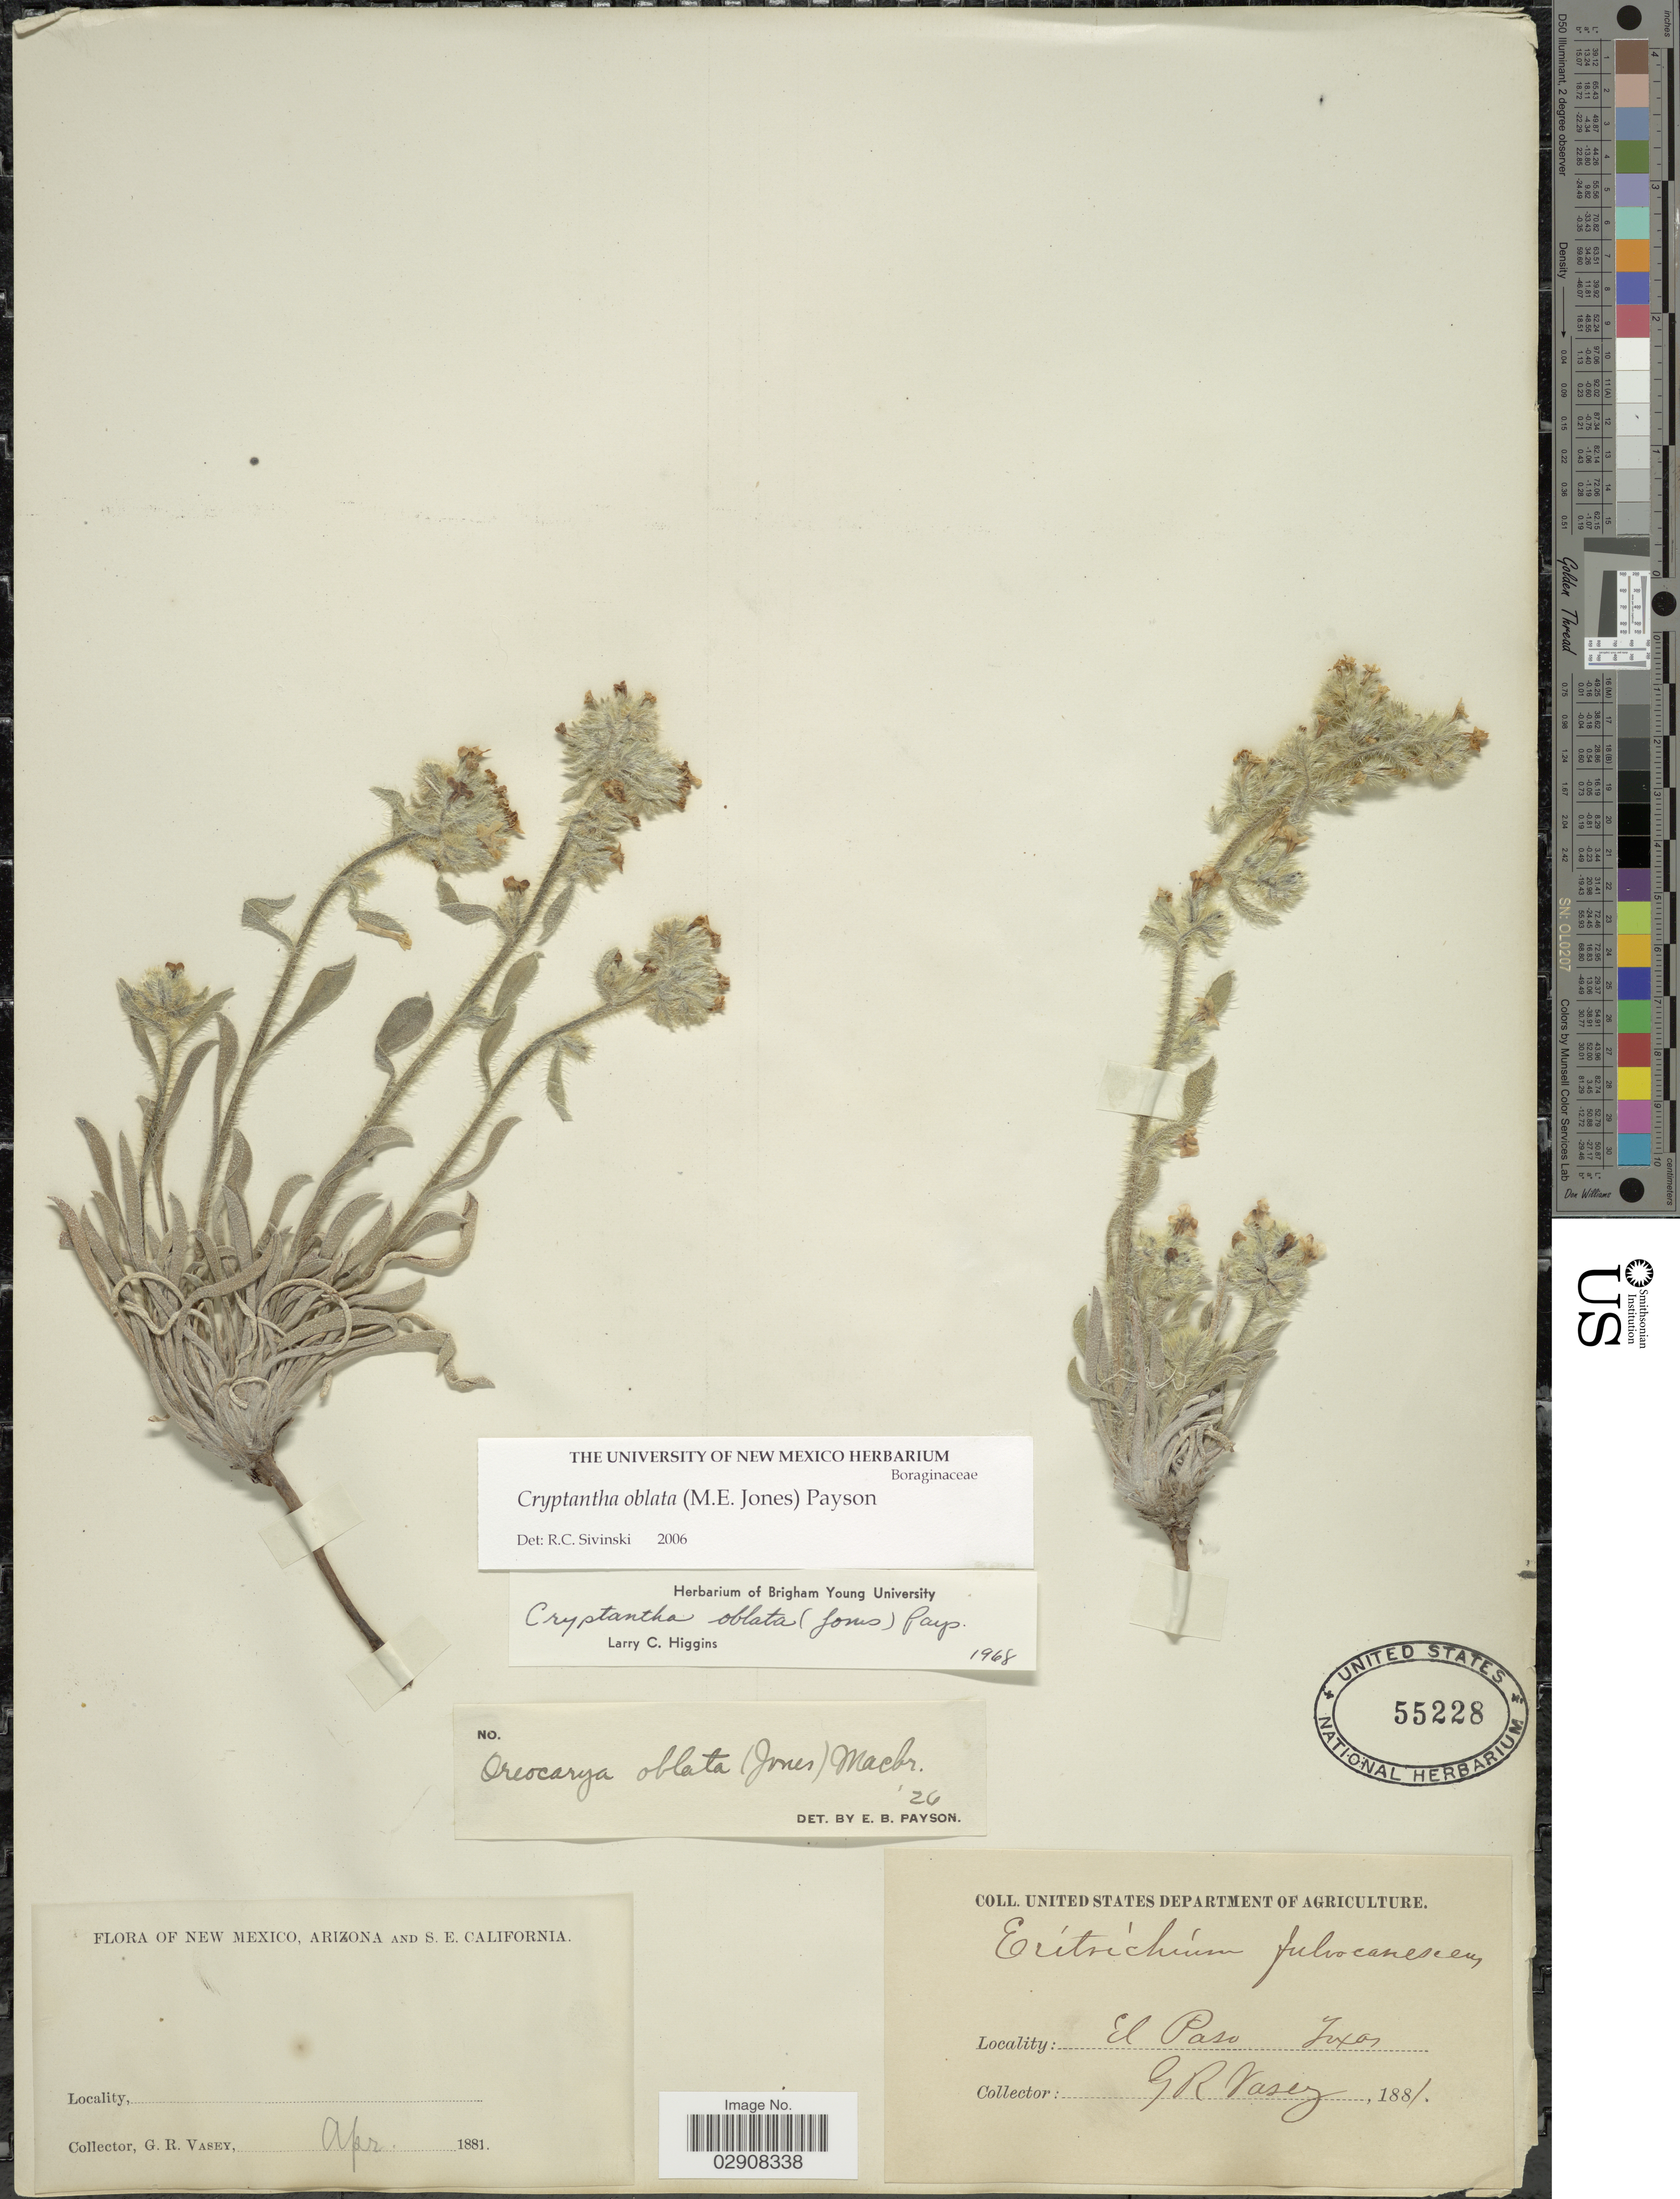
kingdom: Plantae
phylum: Tracheophyta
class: Magnoliopsida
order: Boraginales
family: Boraginaceae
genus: Cryptantha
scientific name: Cryptantha oblata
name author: (M.E. Jones) Payson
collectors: G. R. Vasey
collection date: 1881-04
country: United States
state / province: Texas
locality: El Paso.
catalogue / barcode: US 55228